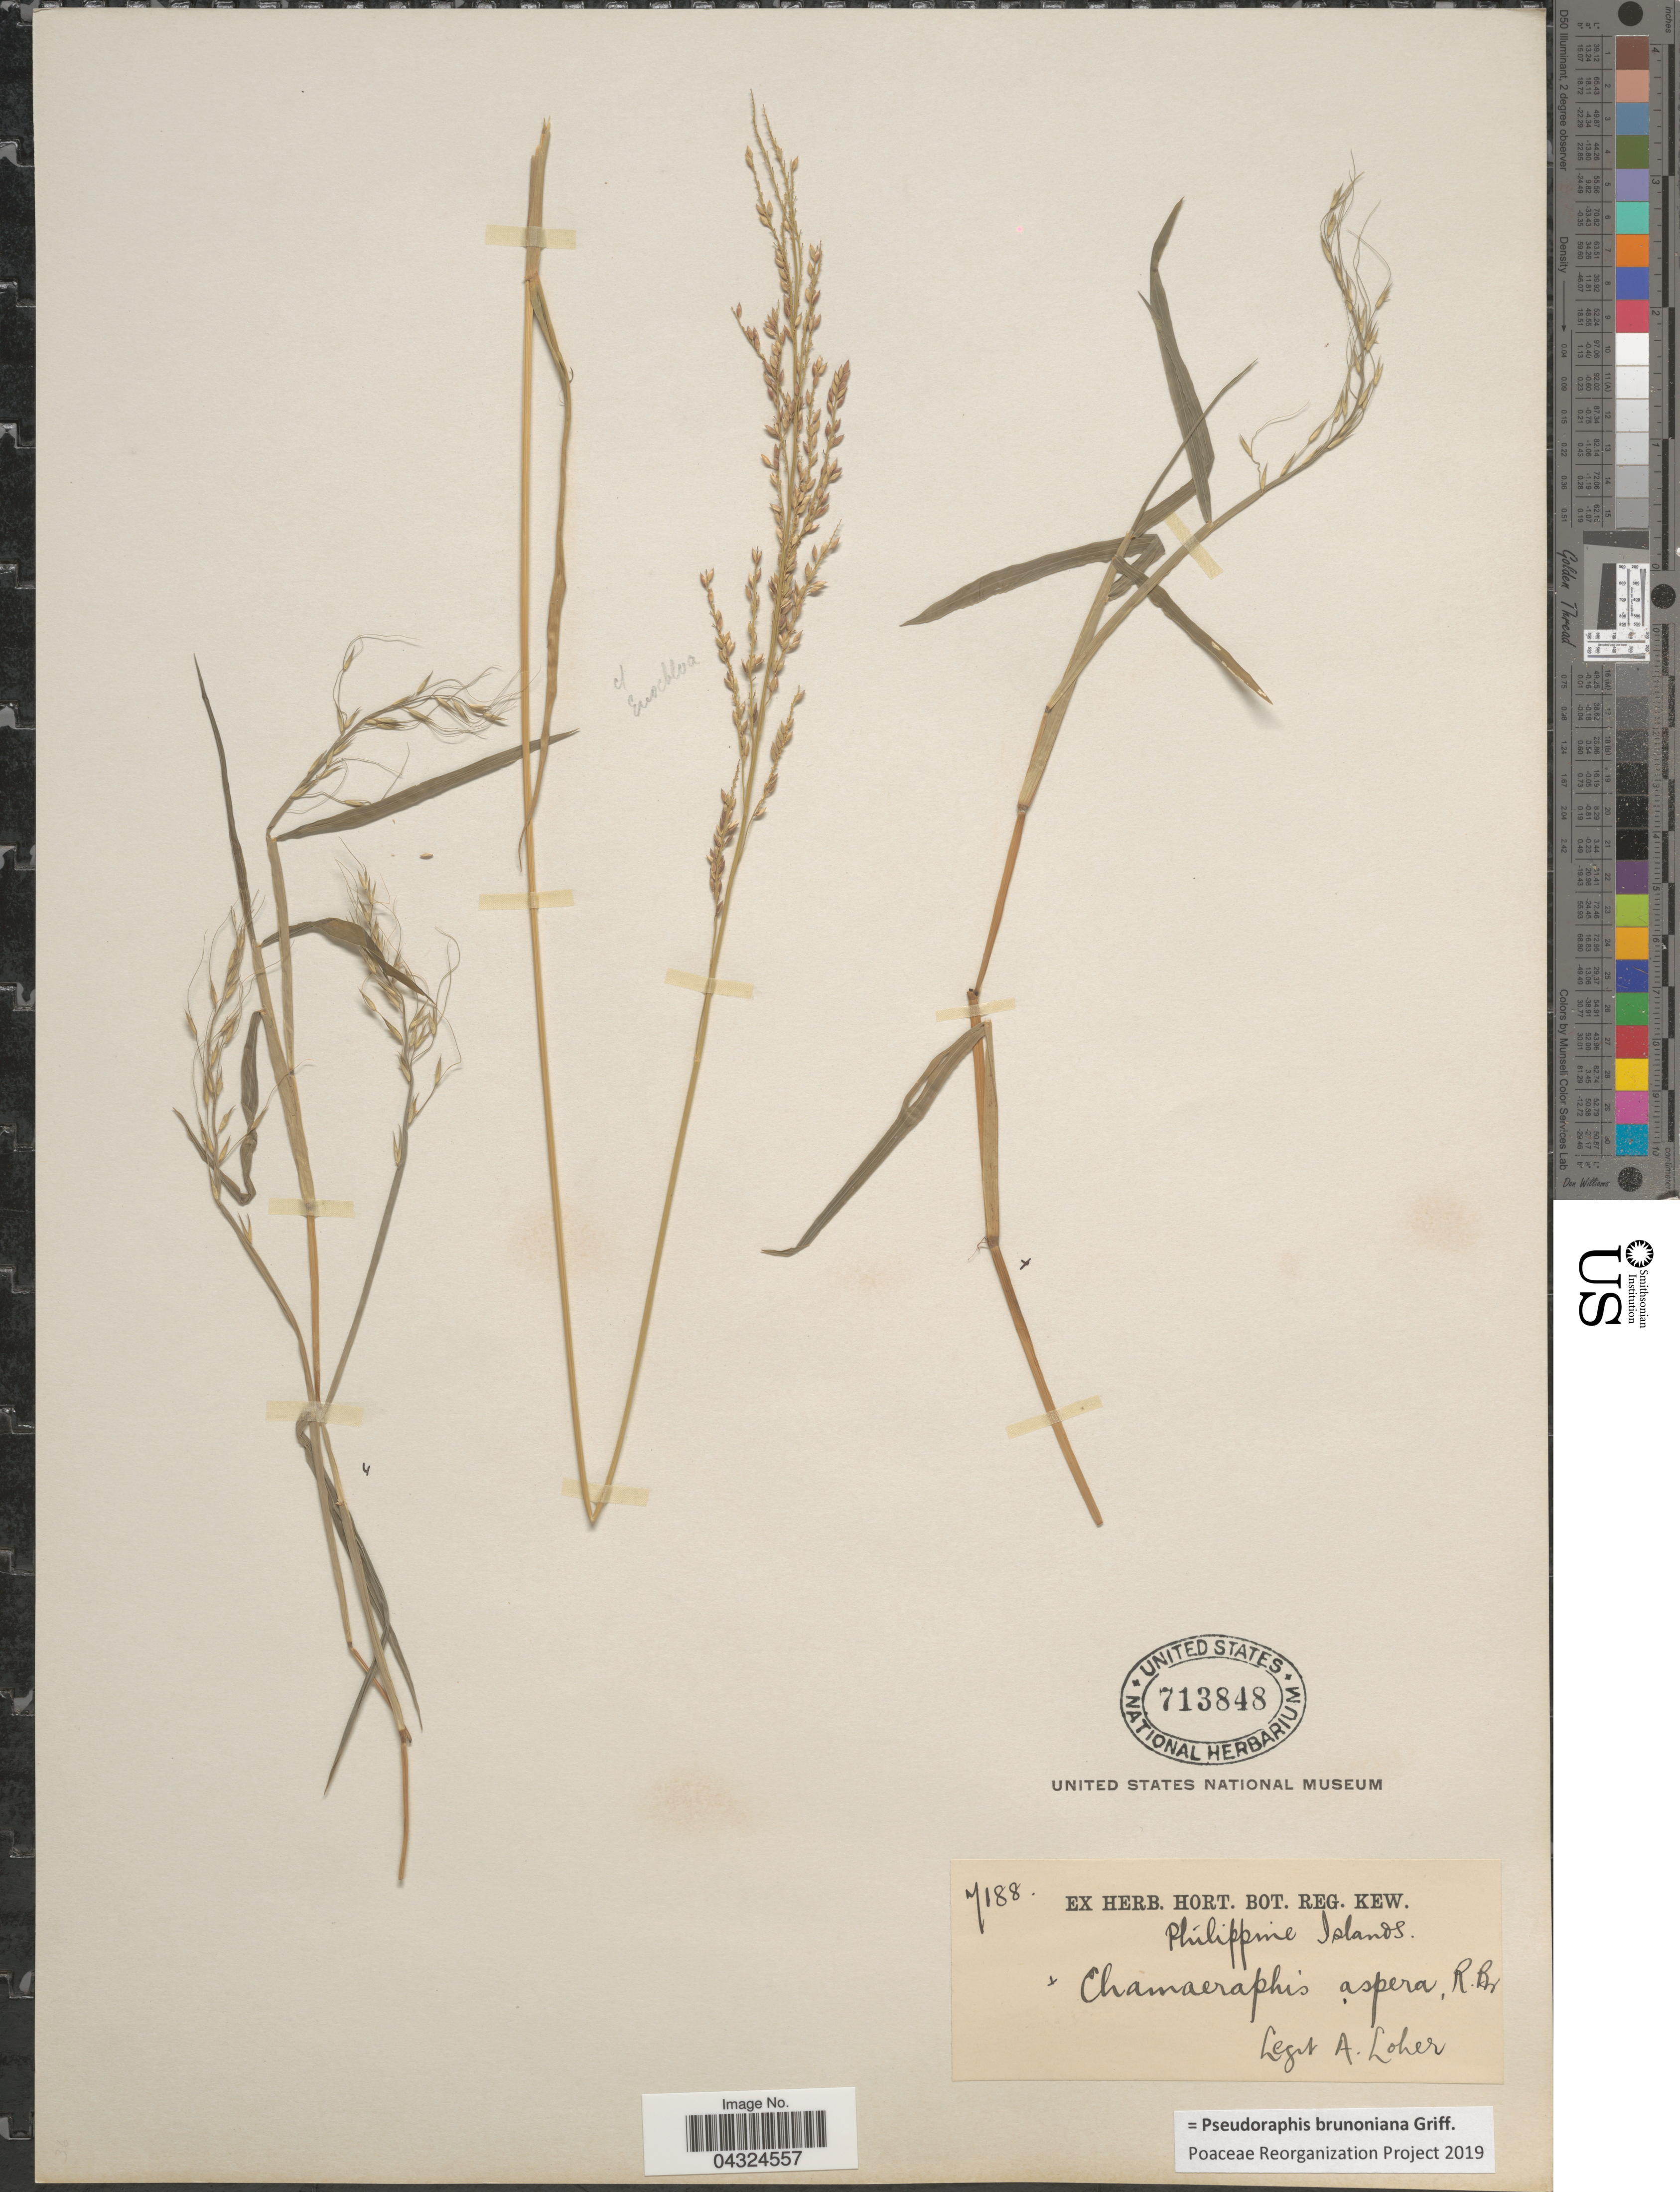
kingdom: Plantae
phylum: Tracheophyta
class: Liliopsida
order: Poales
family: Poaceae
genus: Pseudoraphis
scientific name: Pseudoraphis brunoniana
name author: Griff.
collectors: A. Loher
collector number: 7188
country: Philippines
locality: Philippine Islands.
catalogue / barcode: US 713848